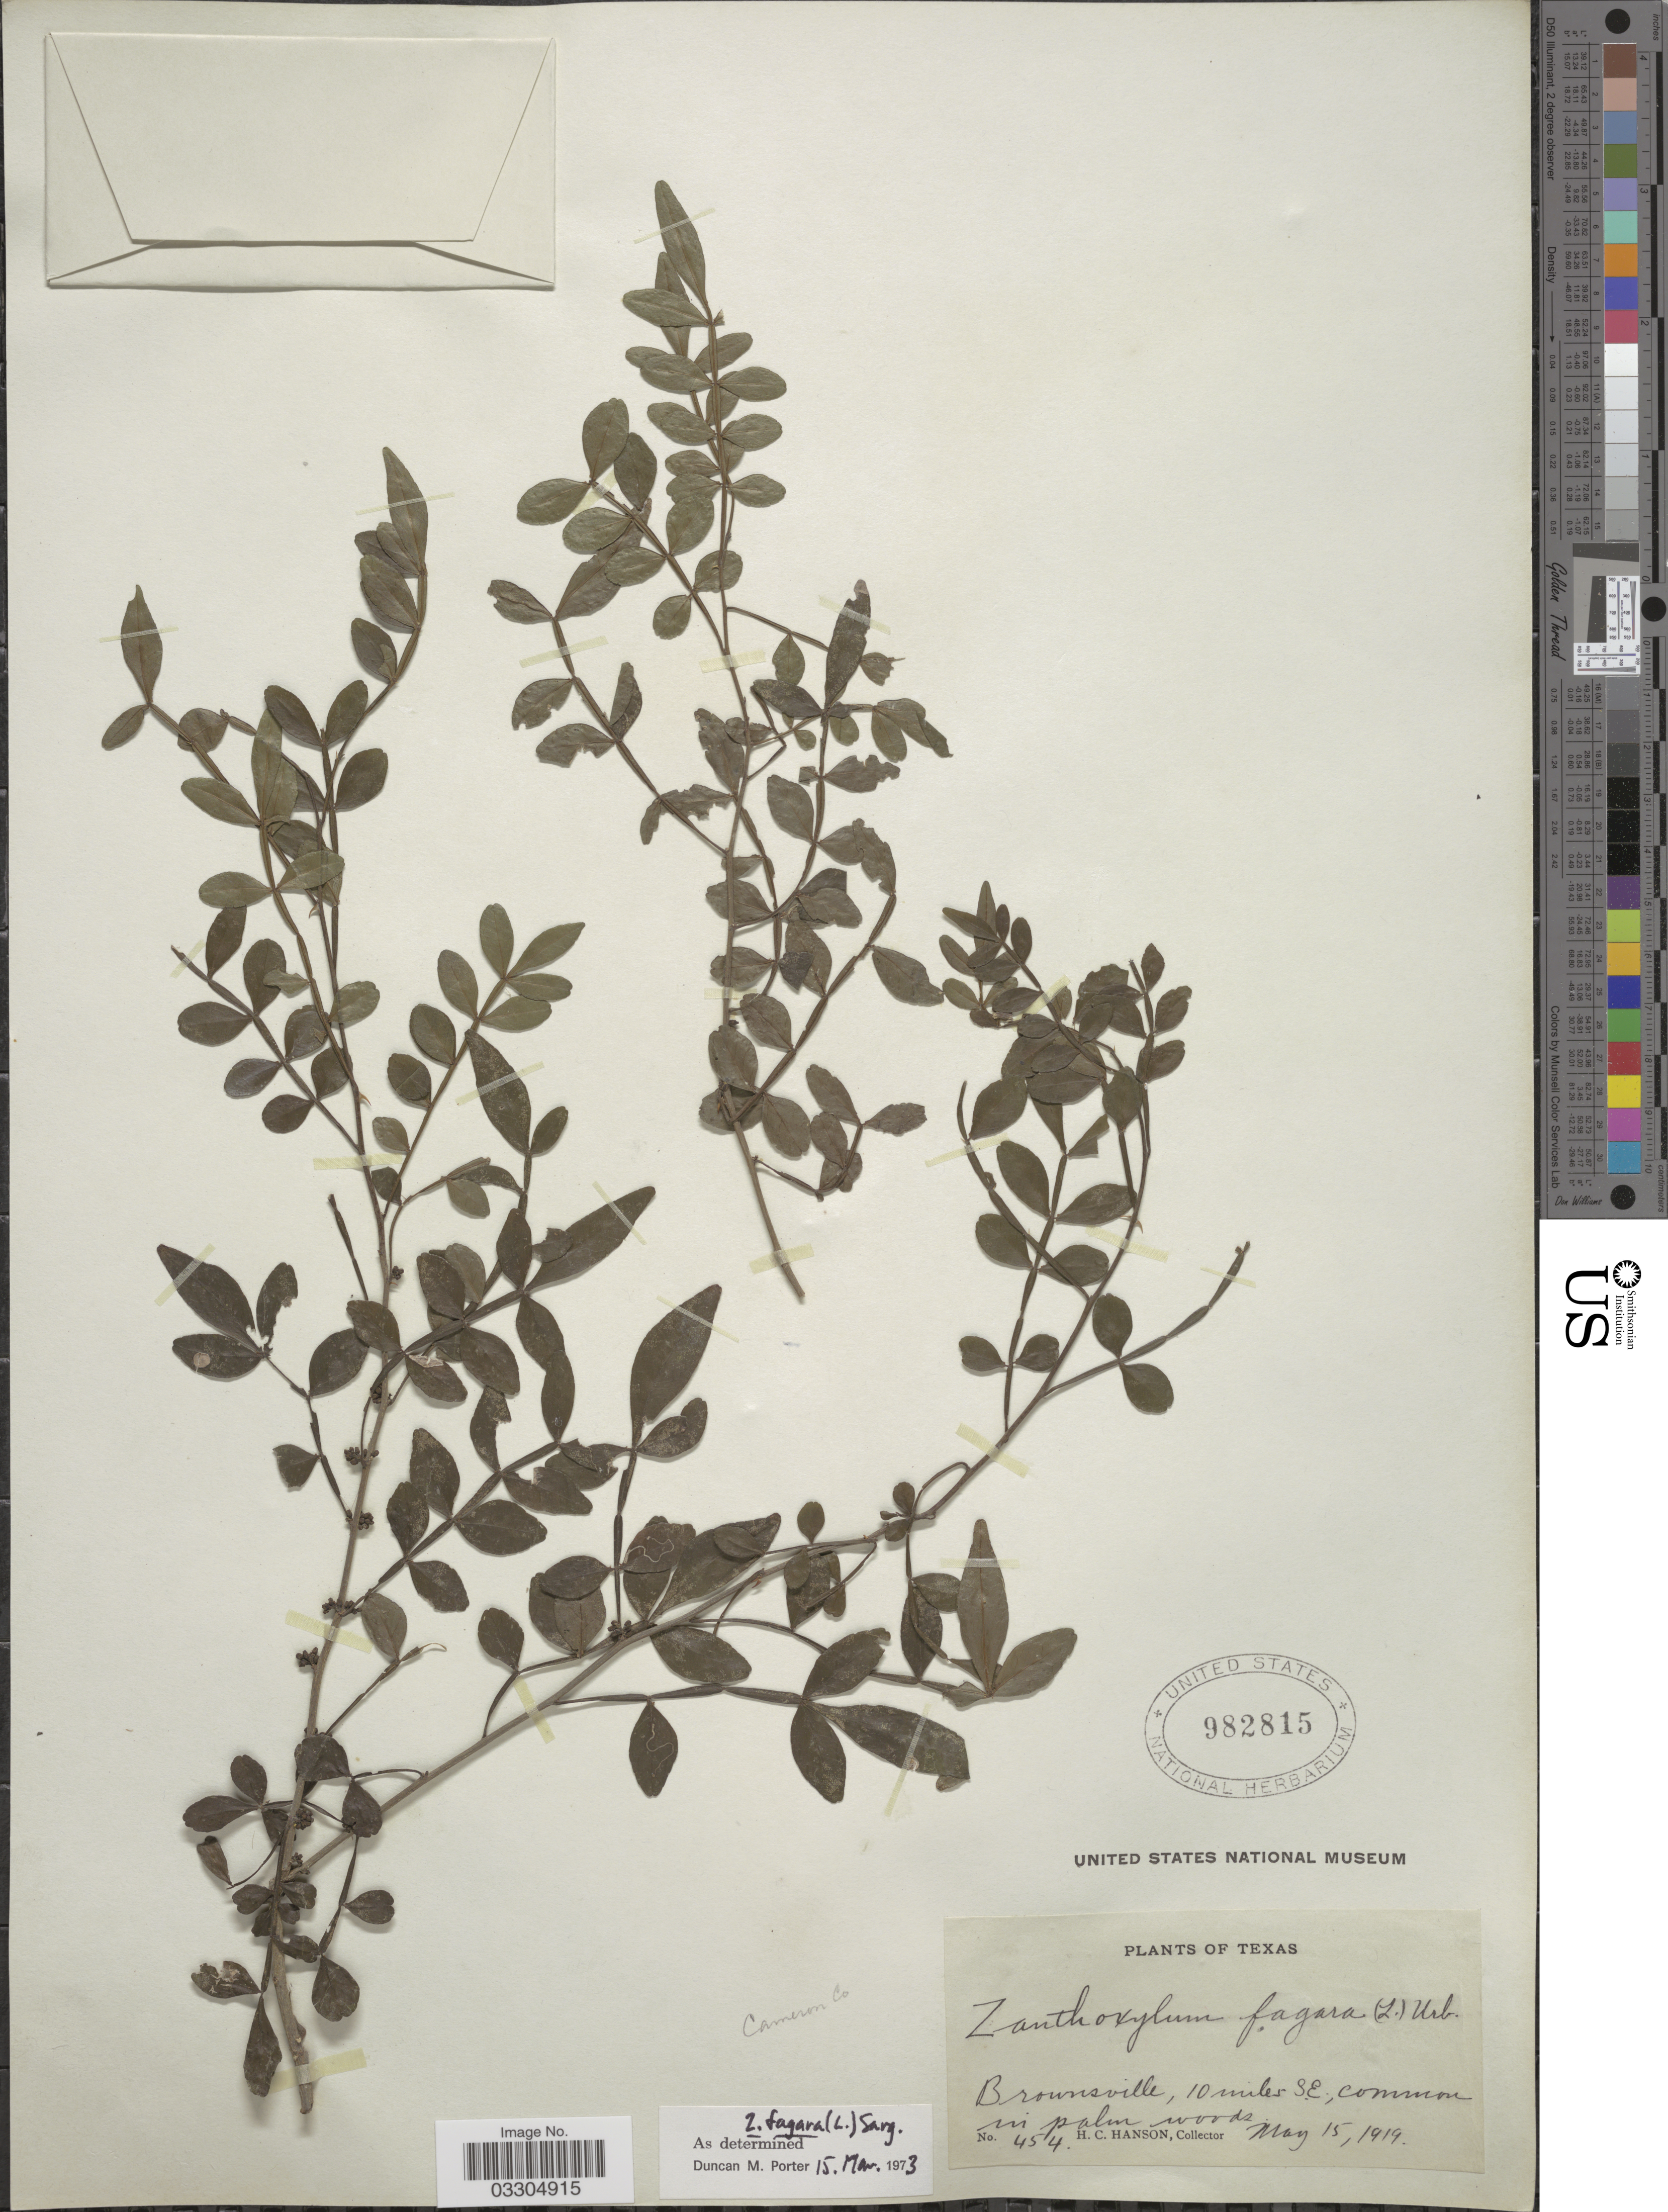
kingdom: Plantae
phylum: Tracheophyta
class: Magnoliopsida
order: Sapindales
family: Rutaceae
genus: Zanthoxylum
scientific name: Zanthoxylum fagara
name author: (L.) Sarg.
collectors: H. Hanson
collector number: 454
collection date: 1919-05-15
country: United States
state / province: Texas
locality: Cameron Co. Brownsville, 10 miles S.E.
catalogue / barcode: US 982815